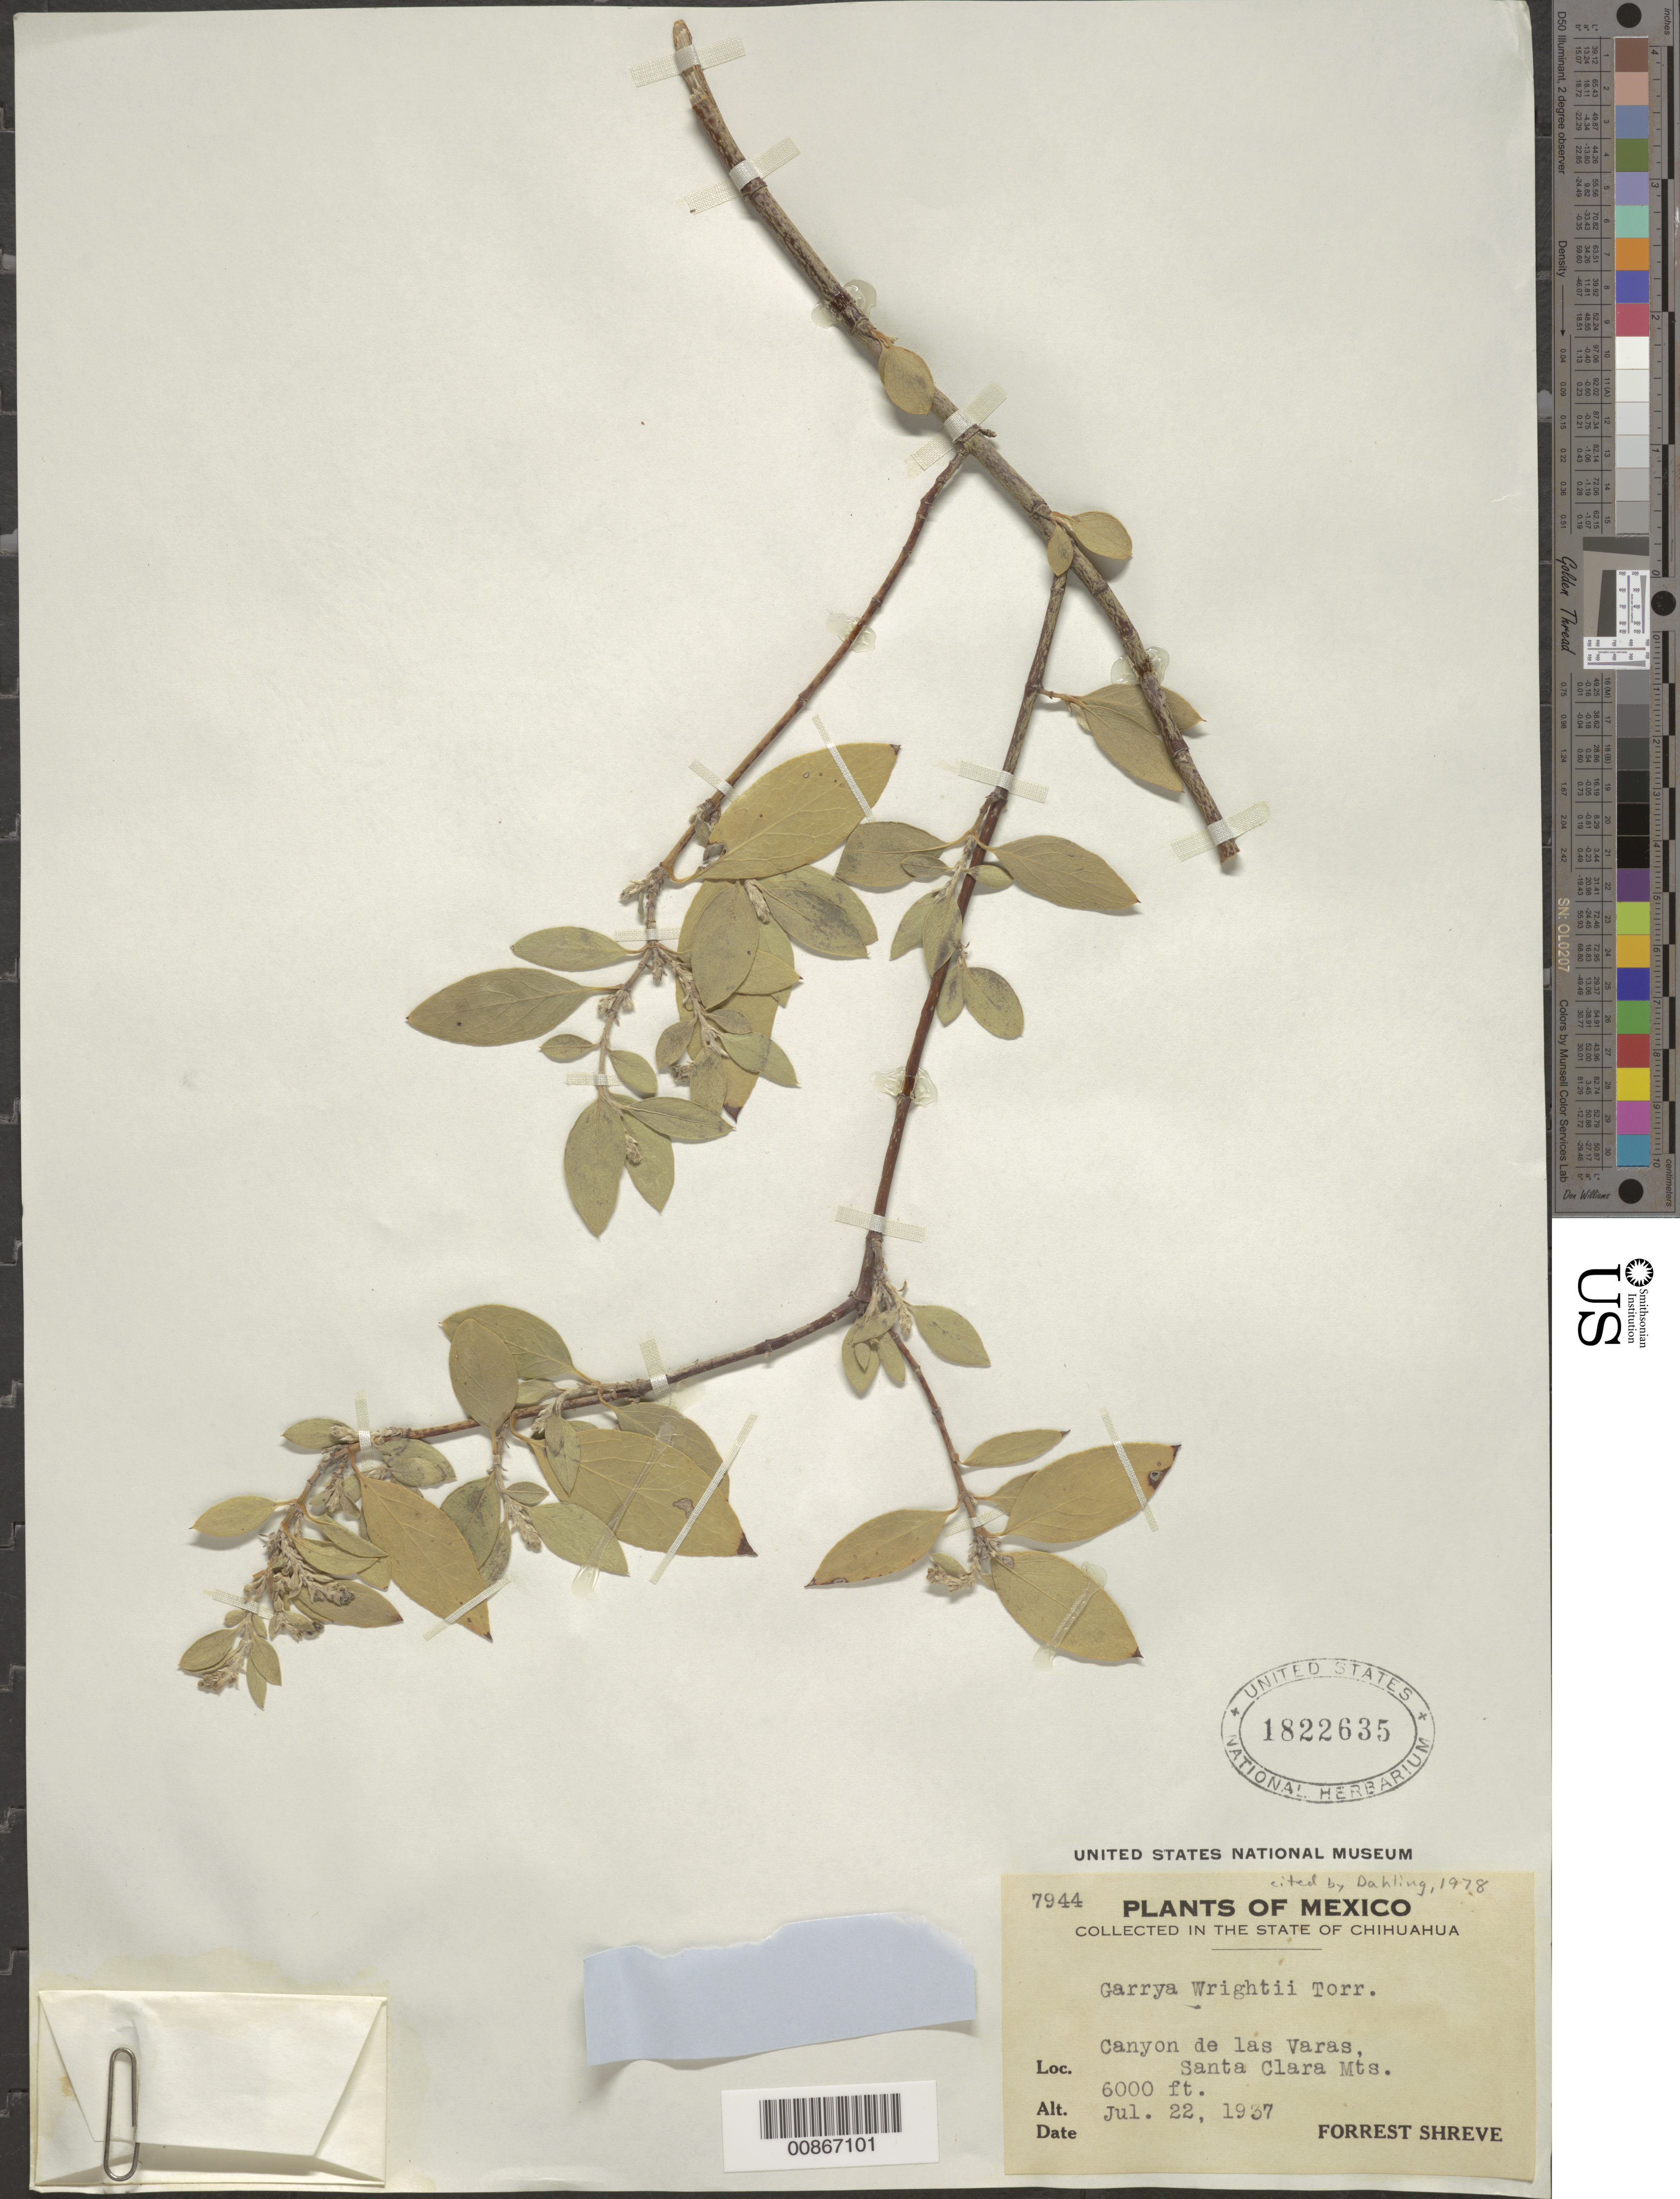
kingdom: Plantae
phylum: Tracheophyta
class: Magnoliopsida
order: Garryales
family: Garryaceae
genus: Garrya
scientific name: Garrya wrightii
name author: Torr.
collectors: F. Shreve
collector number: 7944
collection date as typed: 22 Jul 1937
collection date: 1937-07-22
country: Mexico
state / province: Chihuahua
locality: Canyon de Las Varas, Santa Clara Mts., Chihuahua.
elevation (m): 1829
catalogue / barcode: US 1822635